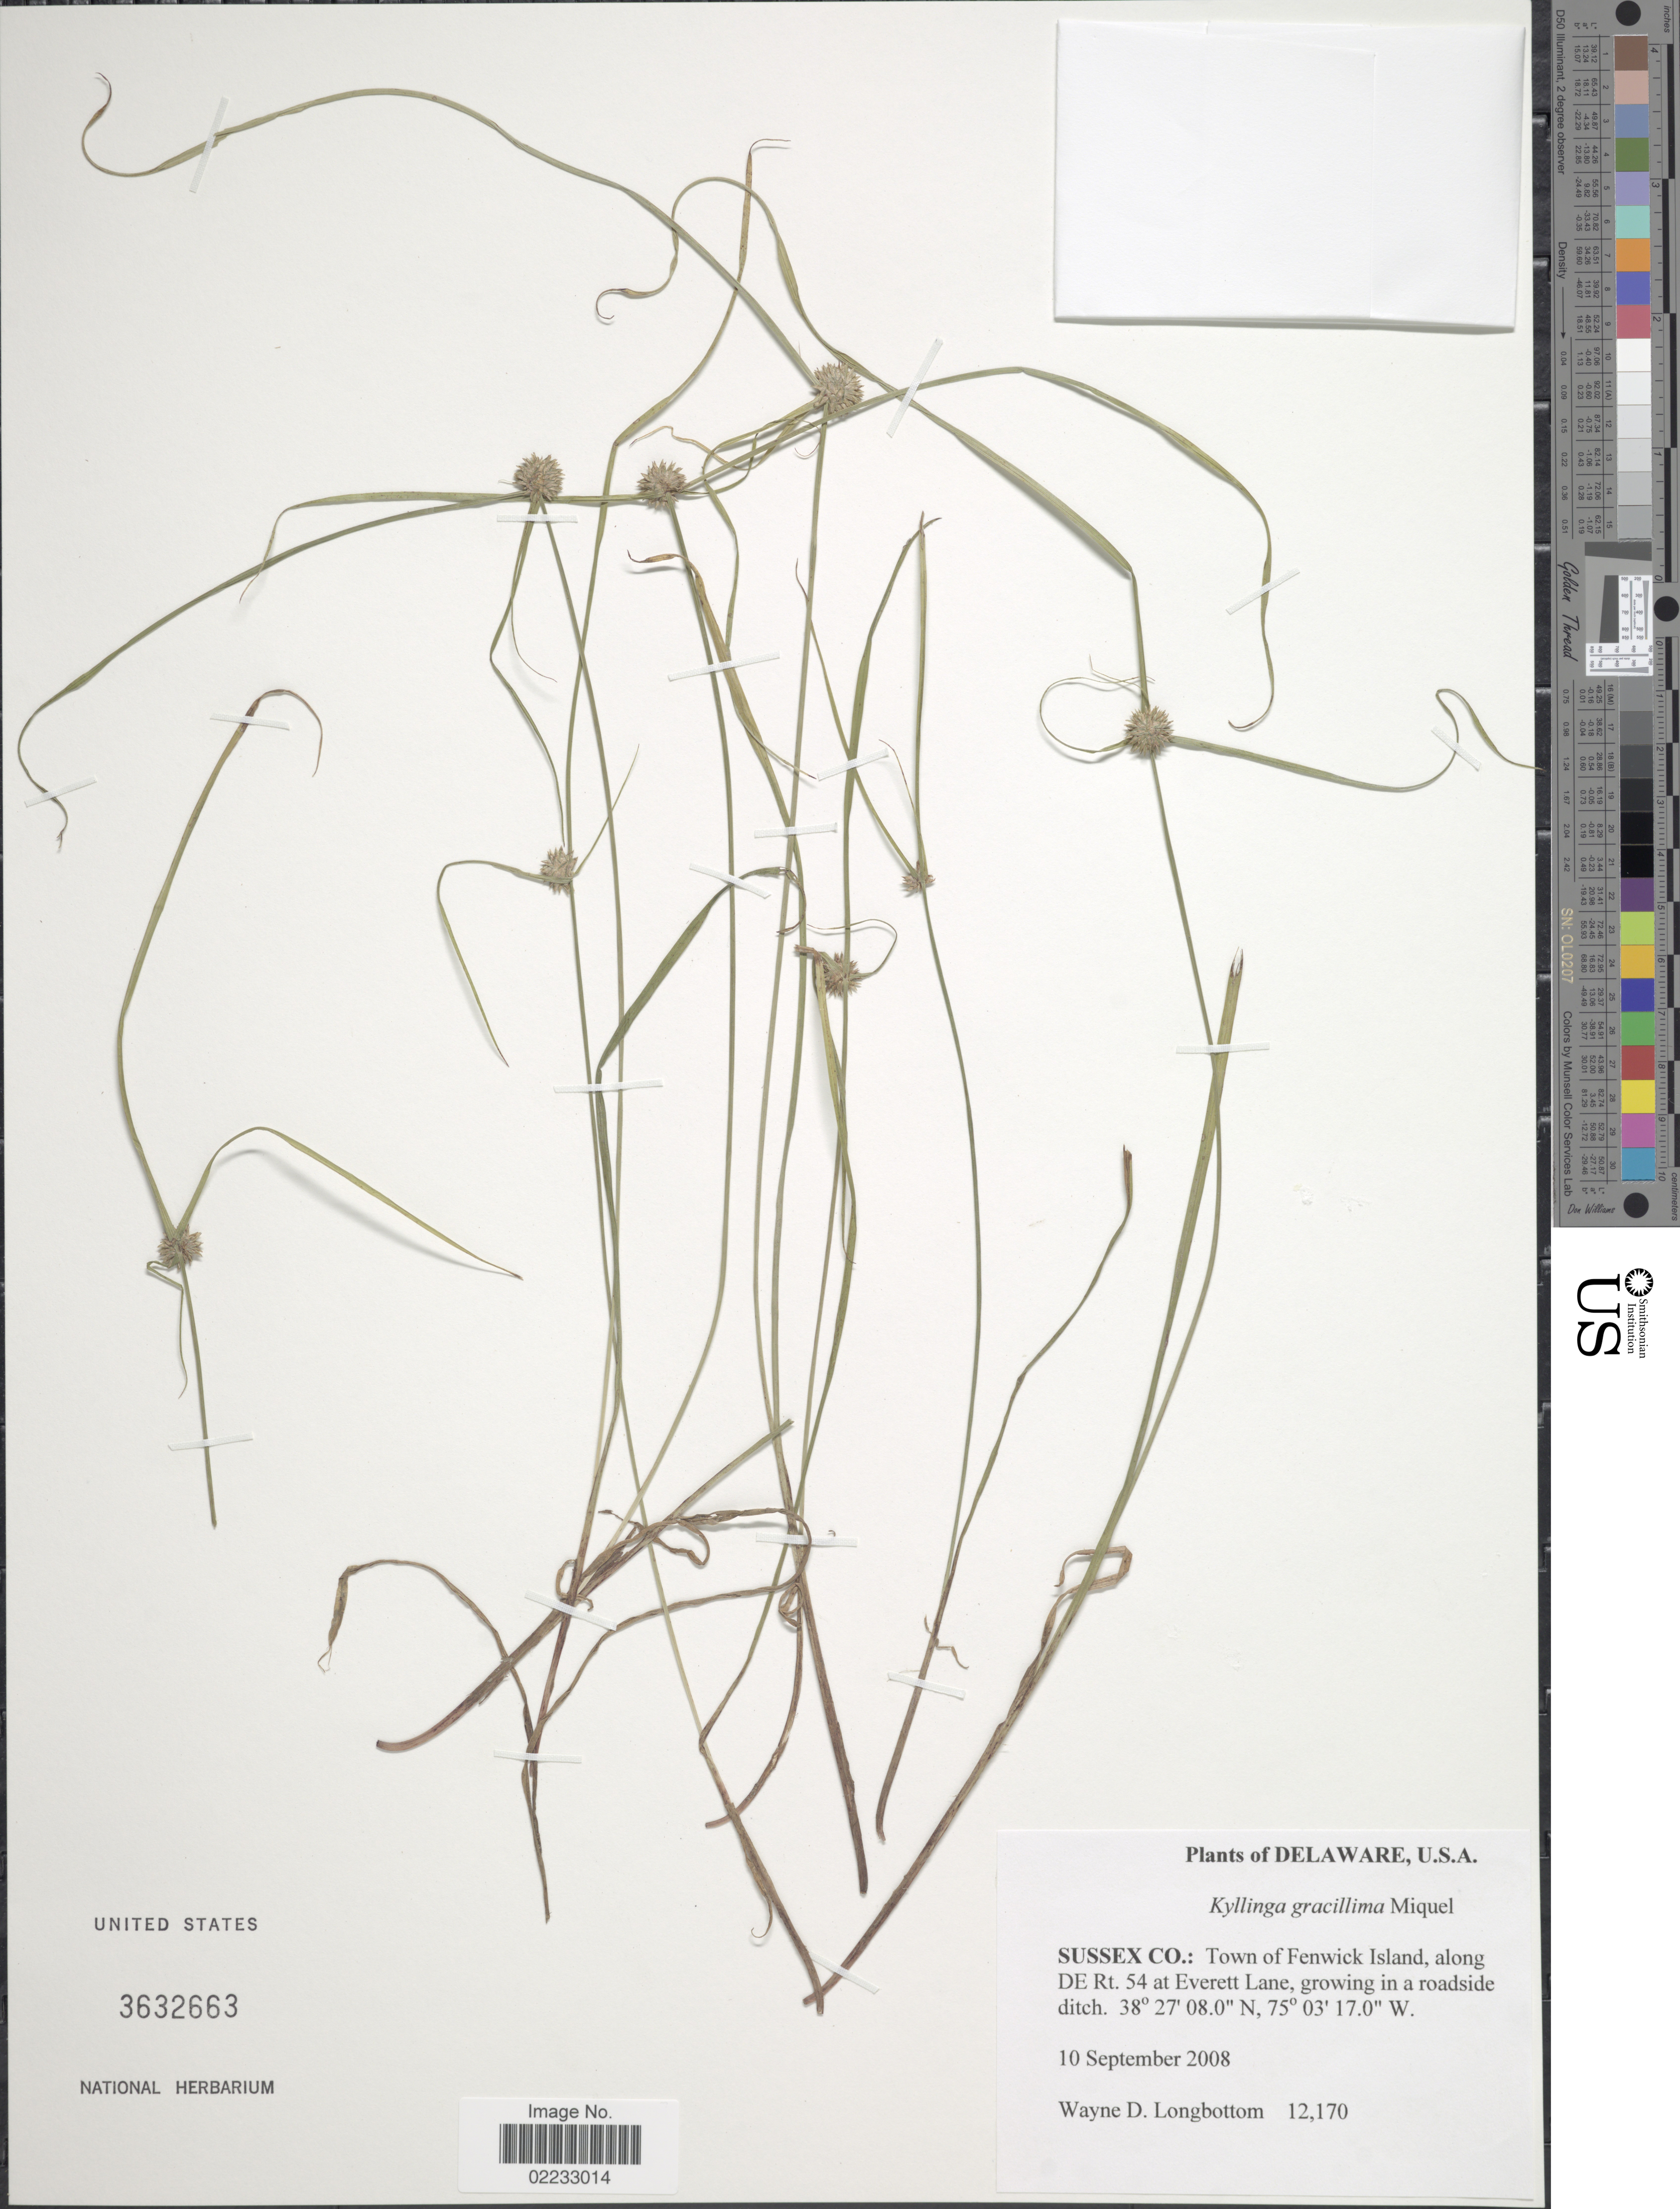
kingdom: Plantae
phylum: Tracheophyta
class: Liliopsida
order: Poales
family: Cyperaceae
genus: Cyperus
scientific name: Cyperus brevifolioides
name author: Thieret & Delahouss.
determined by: Strong, M. T., (US), Smithsonian Institution - National Museum of Natural History (UNITED STATES)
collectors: W. D. Longbottom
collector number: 12170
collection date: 2008-09-10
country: United States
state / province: Delaware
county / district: Sussex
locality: Sussex Co.: Town of Fenwick Island, along DE Rt. 54 at Everett Lane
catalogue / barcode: US 3632663